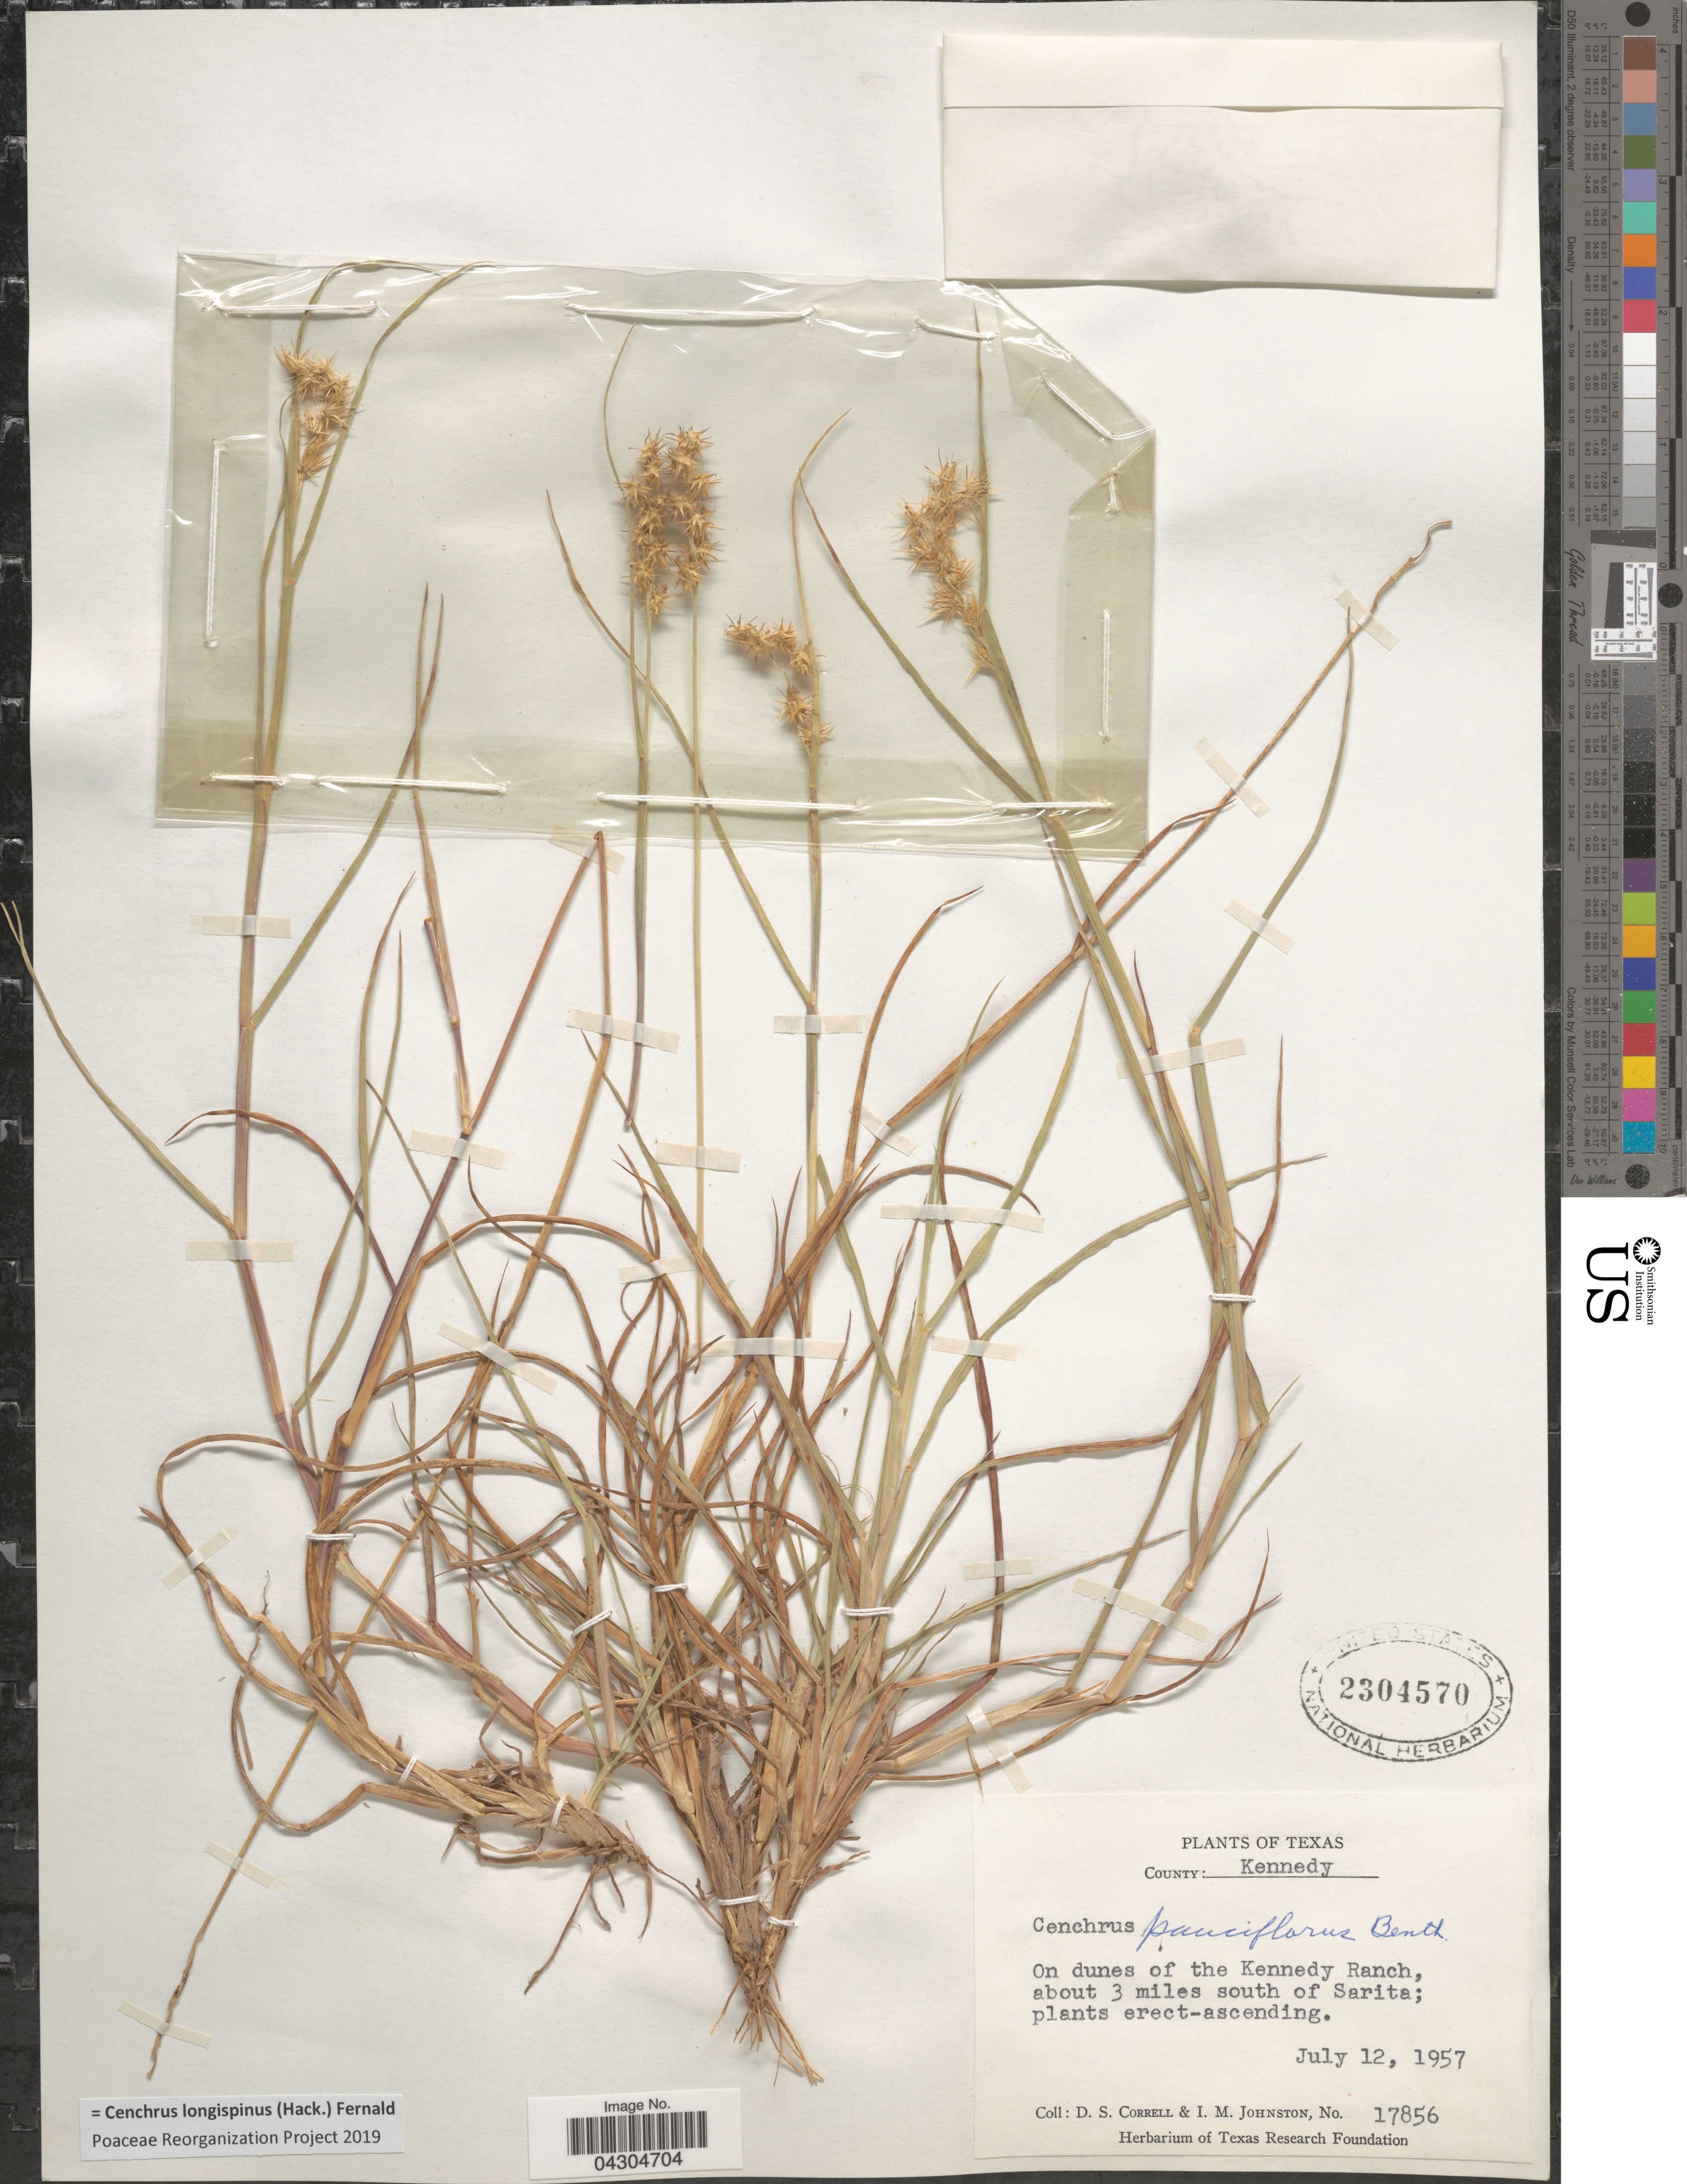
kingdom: Plantae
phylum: Tracheophyta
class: Liliopsida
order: Poales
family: Poaceae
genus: Cenchrus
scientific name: Cenchrus longispinus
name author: (Hack.) Fernald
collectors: D. S. Correll & I.M. Johnston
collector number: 17856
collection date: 1957-07-12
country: United States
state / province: Texas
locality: County: Kennedy. On dunes of the Kennedy Ranch, about 3 miles south of Sarita.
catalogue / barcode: US 2304570